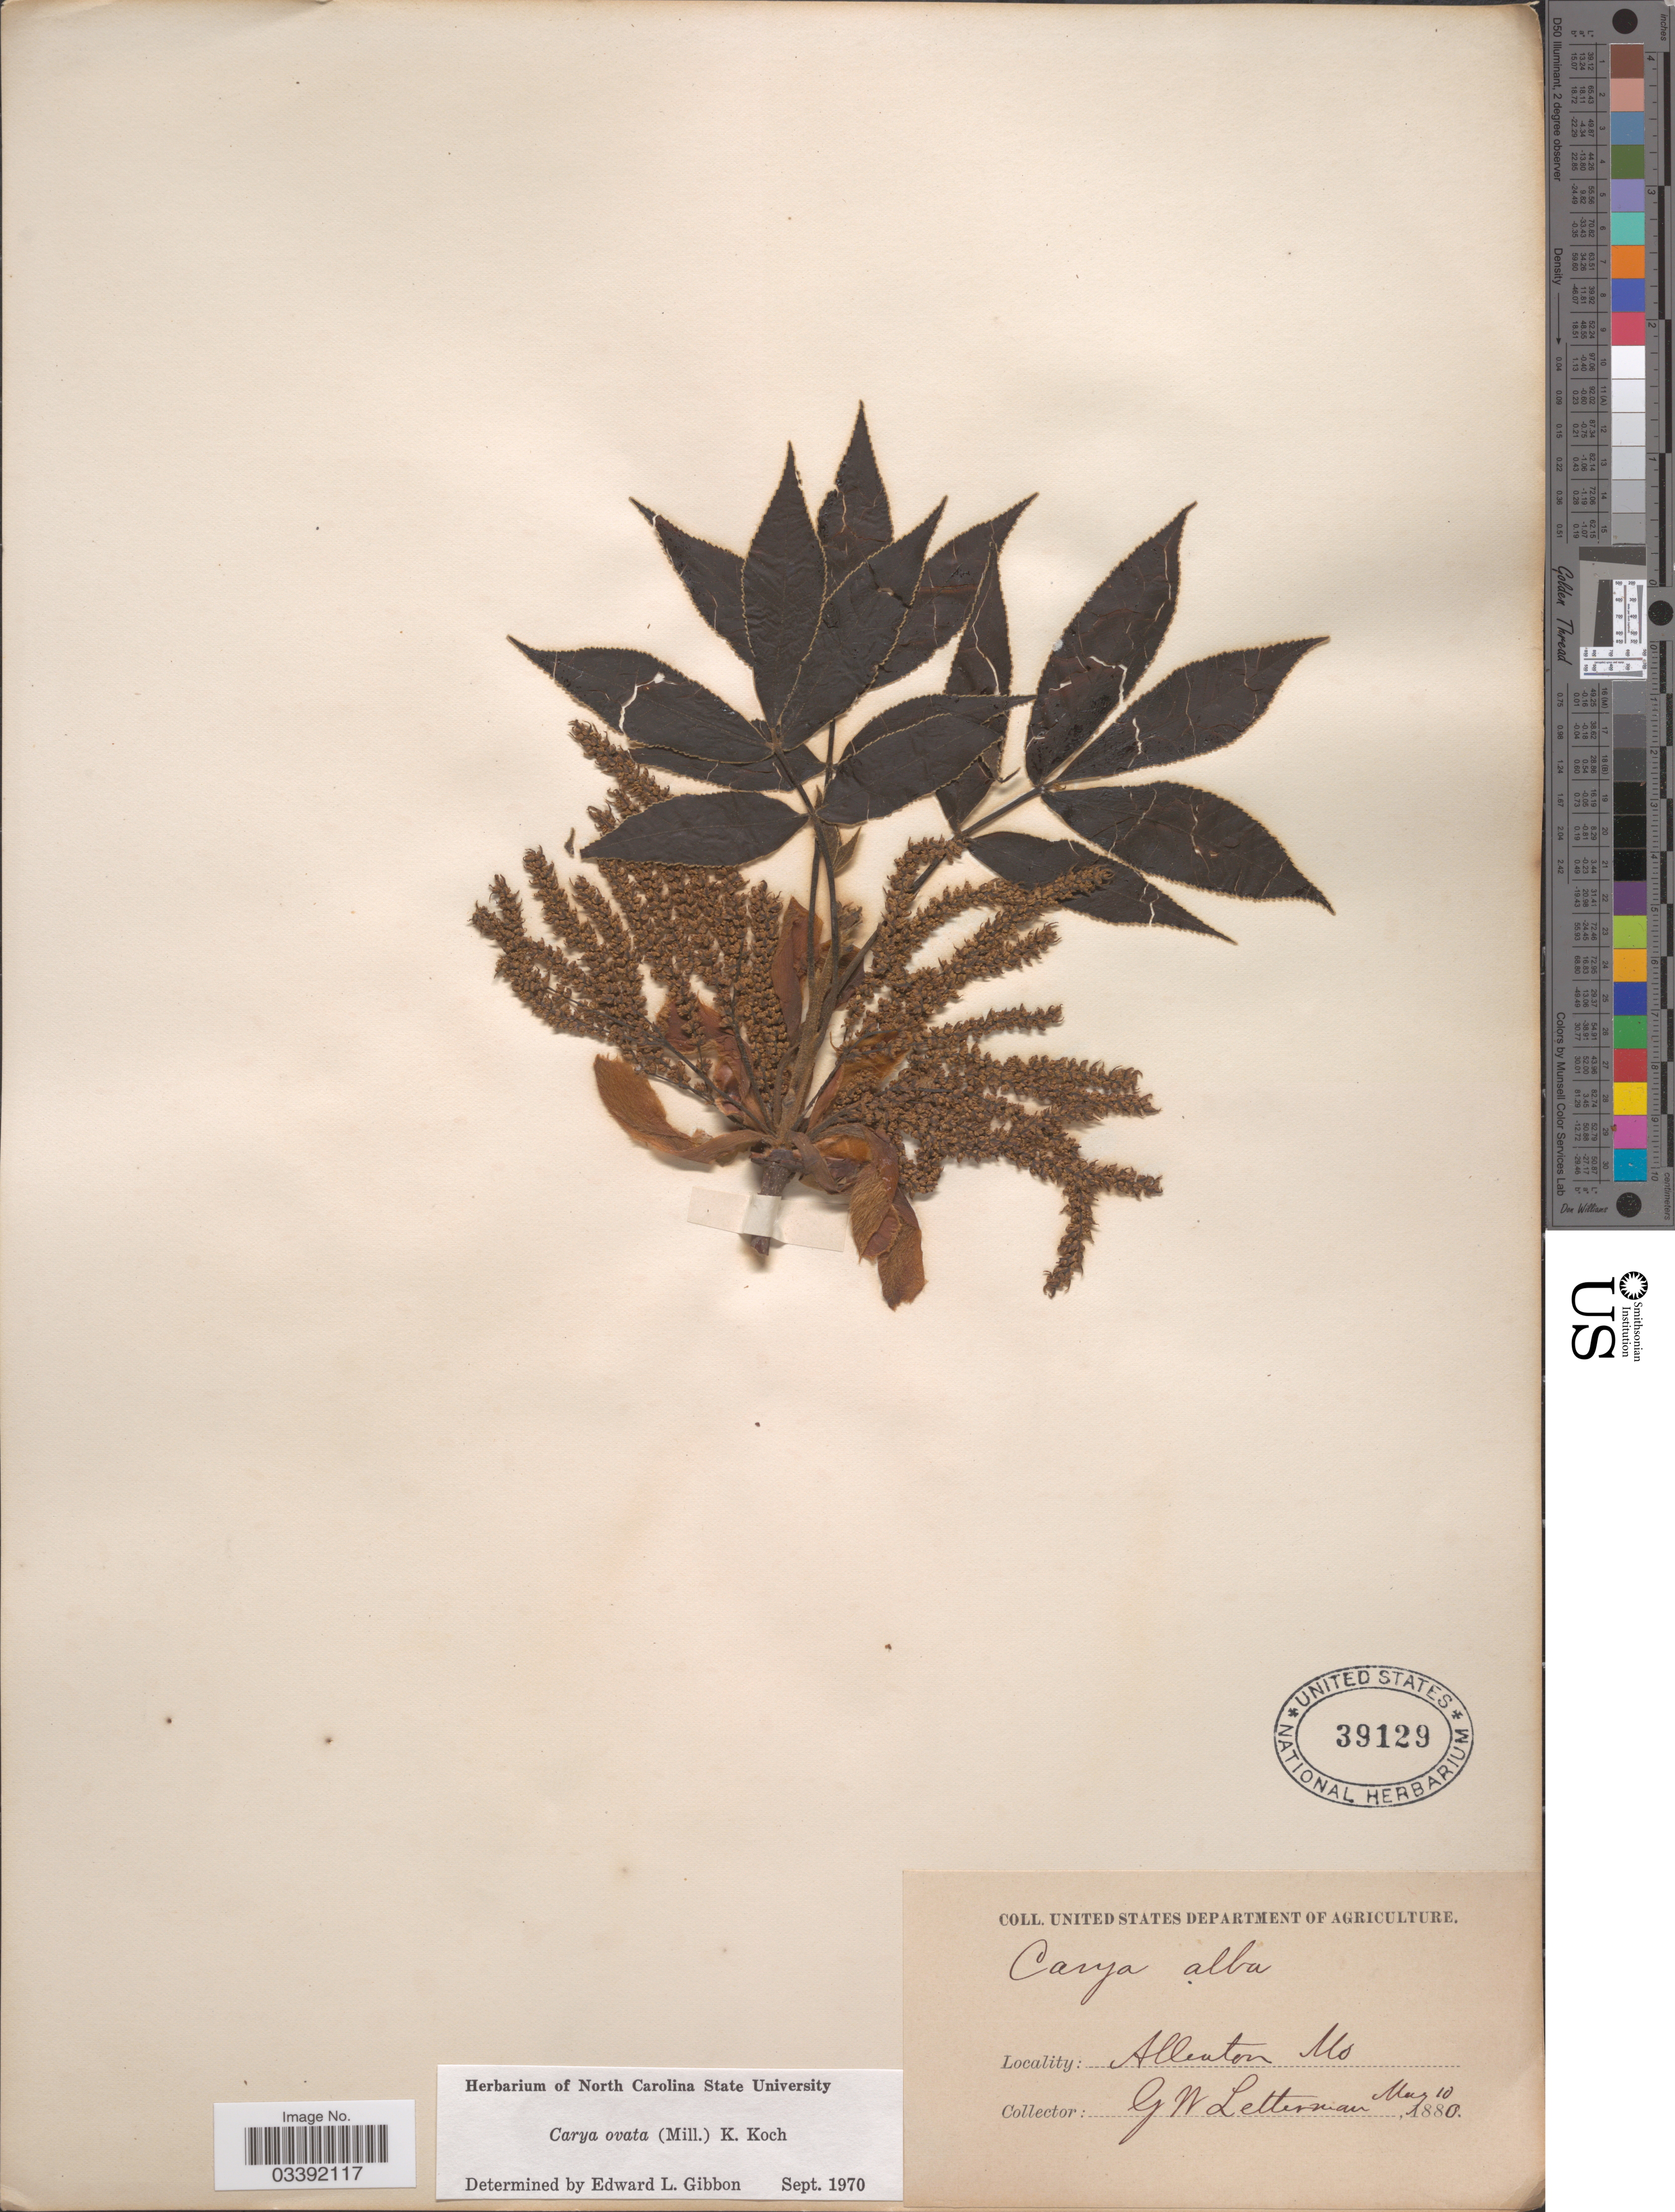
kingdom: Plantae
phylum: Tracheophyta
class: Magnoliopsida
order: Fagales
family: Juglandaceae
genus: Carya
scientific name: Carya ovata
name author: (Mill.) K. Koch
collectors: G. W. Letterman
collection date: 1880-05-10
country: United States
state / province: Missouri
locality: Allenton.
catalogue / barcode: US 39129